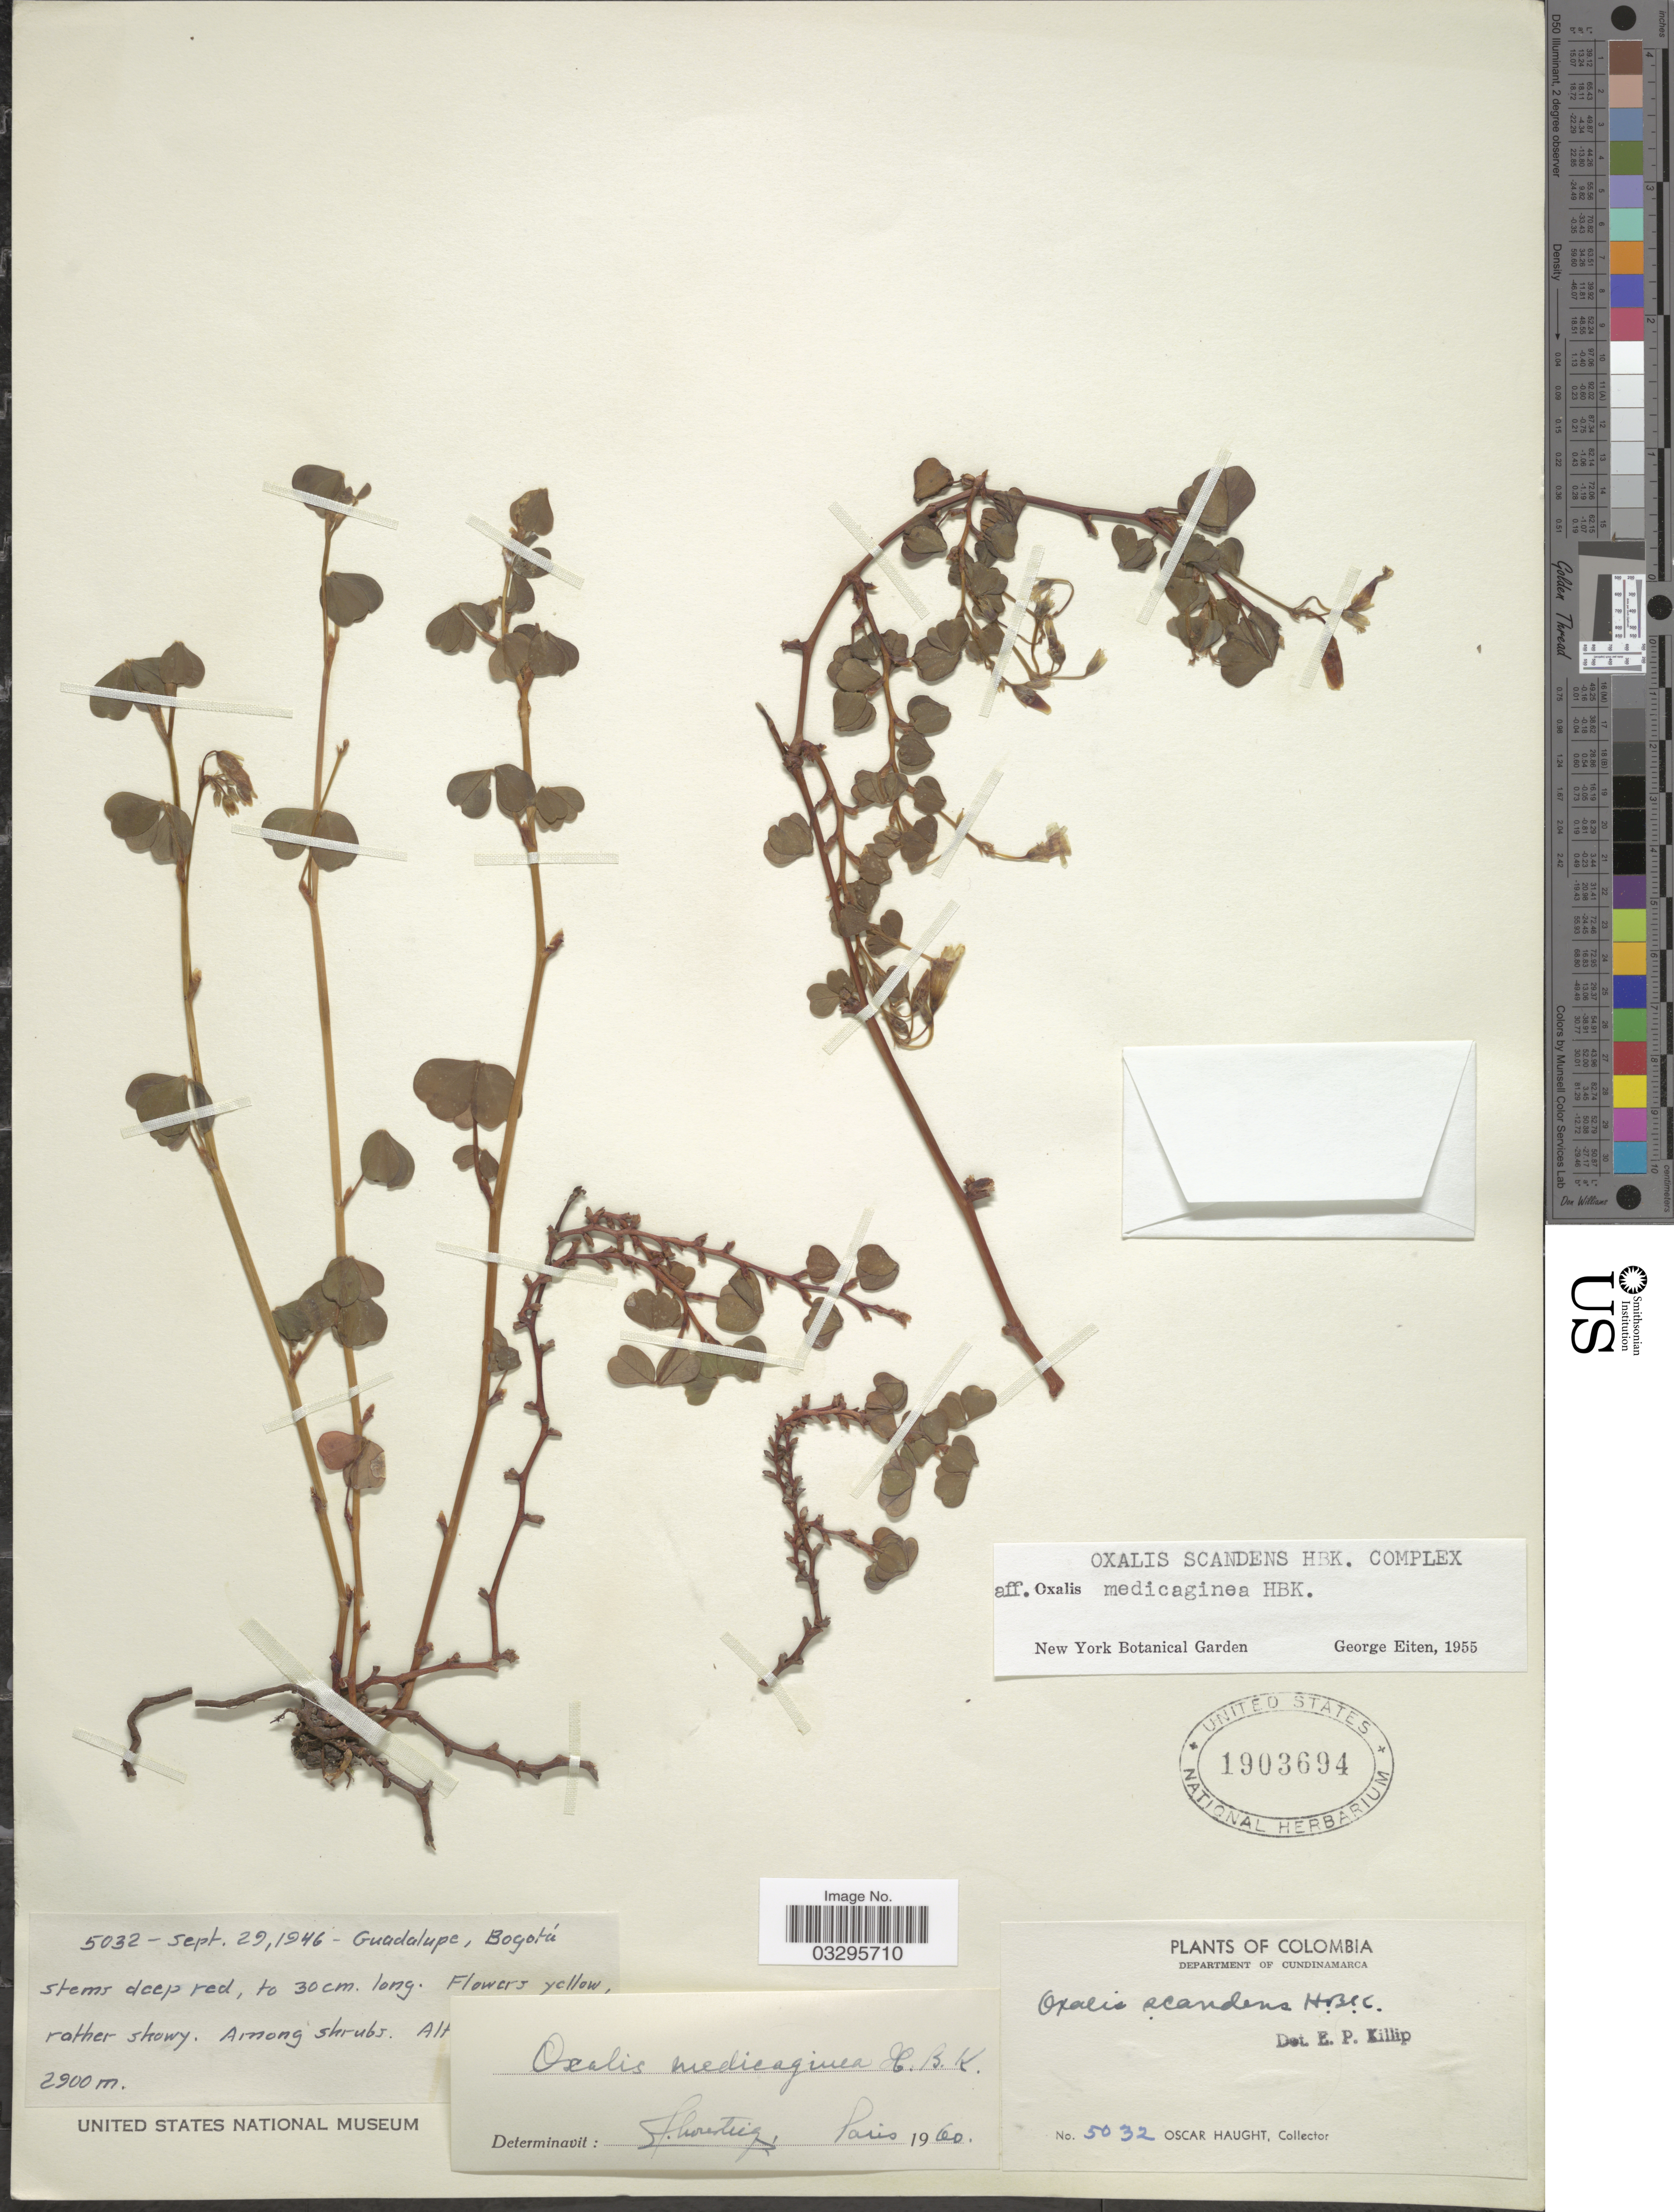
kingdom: Plantae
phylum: Tracheophyta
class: Magnoliopsida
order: Oxalidales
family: Oxalidaceae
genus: Oxalis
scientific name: Oxalis medicaginea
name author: Kunth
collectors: O. L. Haught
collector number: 5032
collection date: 1946-09-29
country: Colombia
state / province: Cundinamarca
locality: Department of Cundinamarca, Guadalupe, Bogotá.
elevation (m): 2900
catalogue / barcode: US 1903694